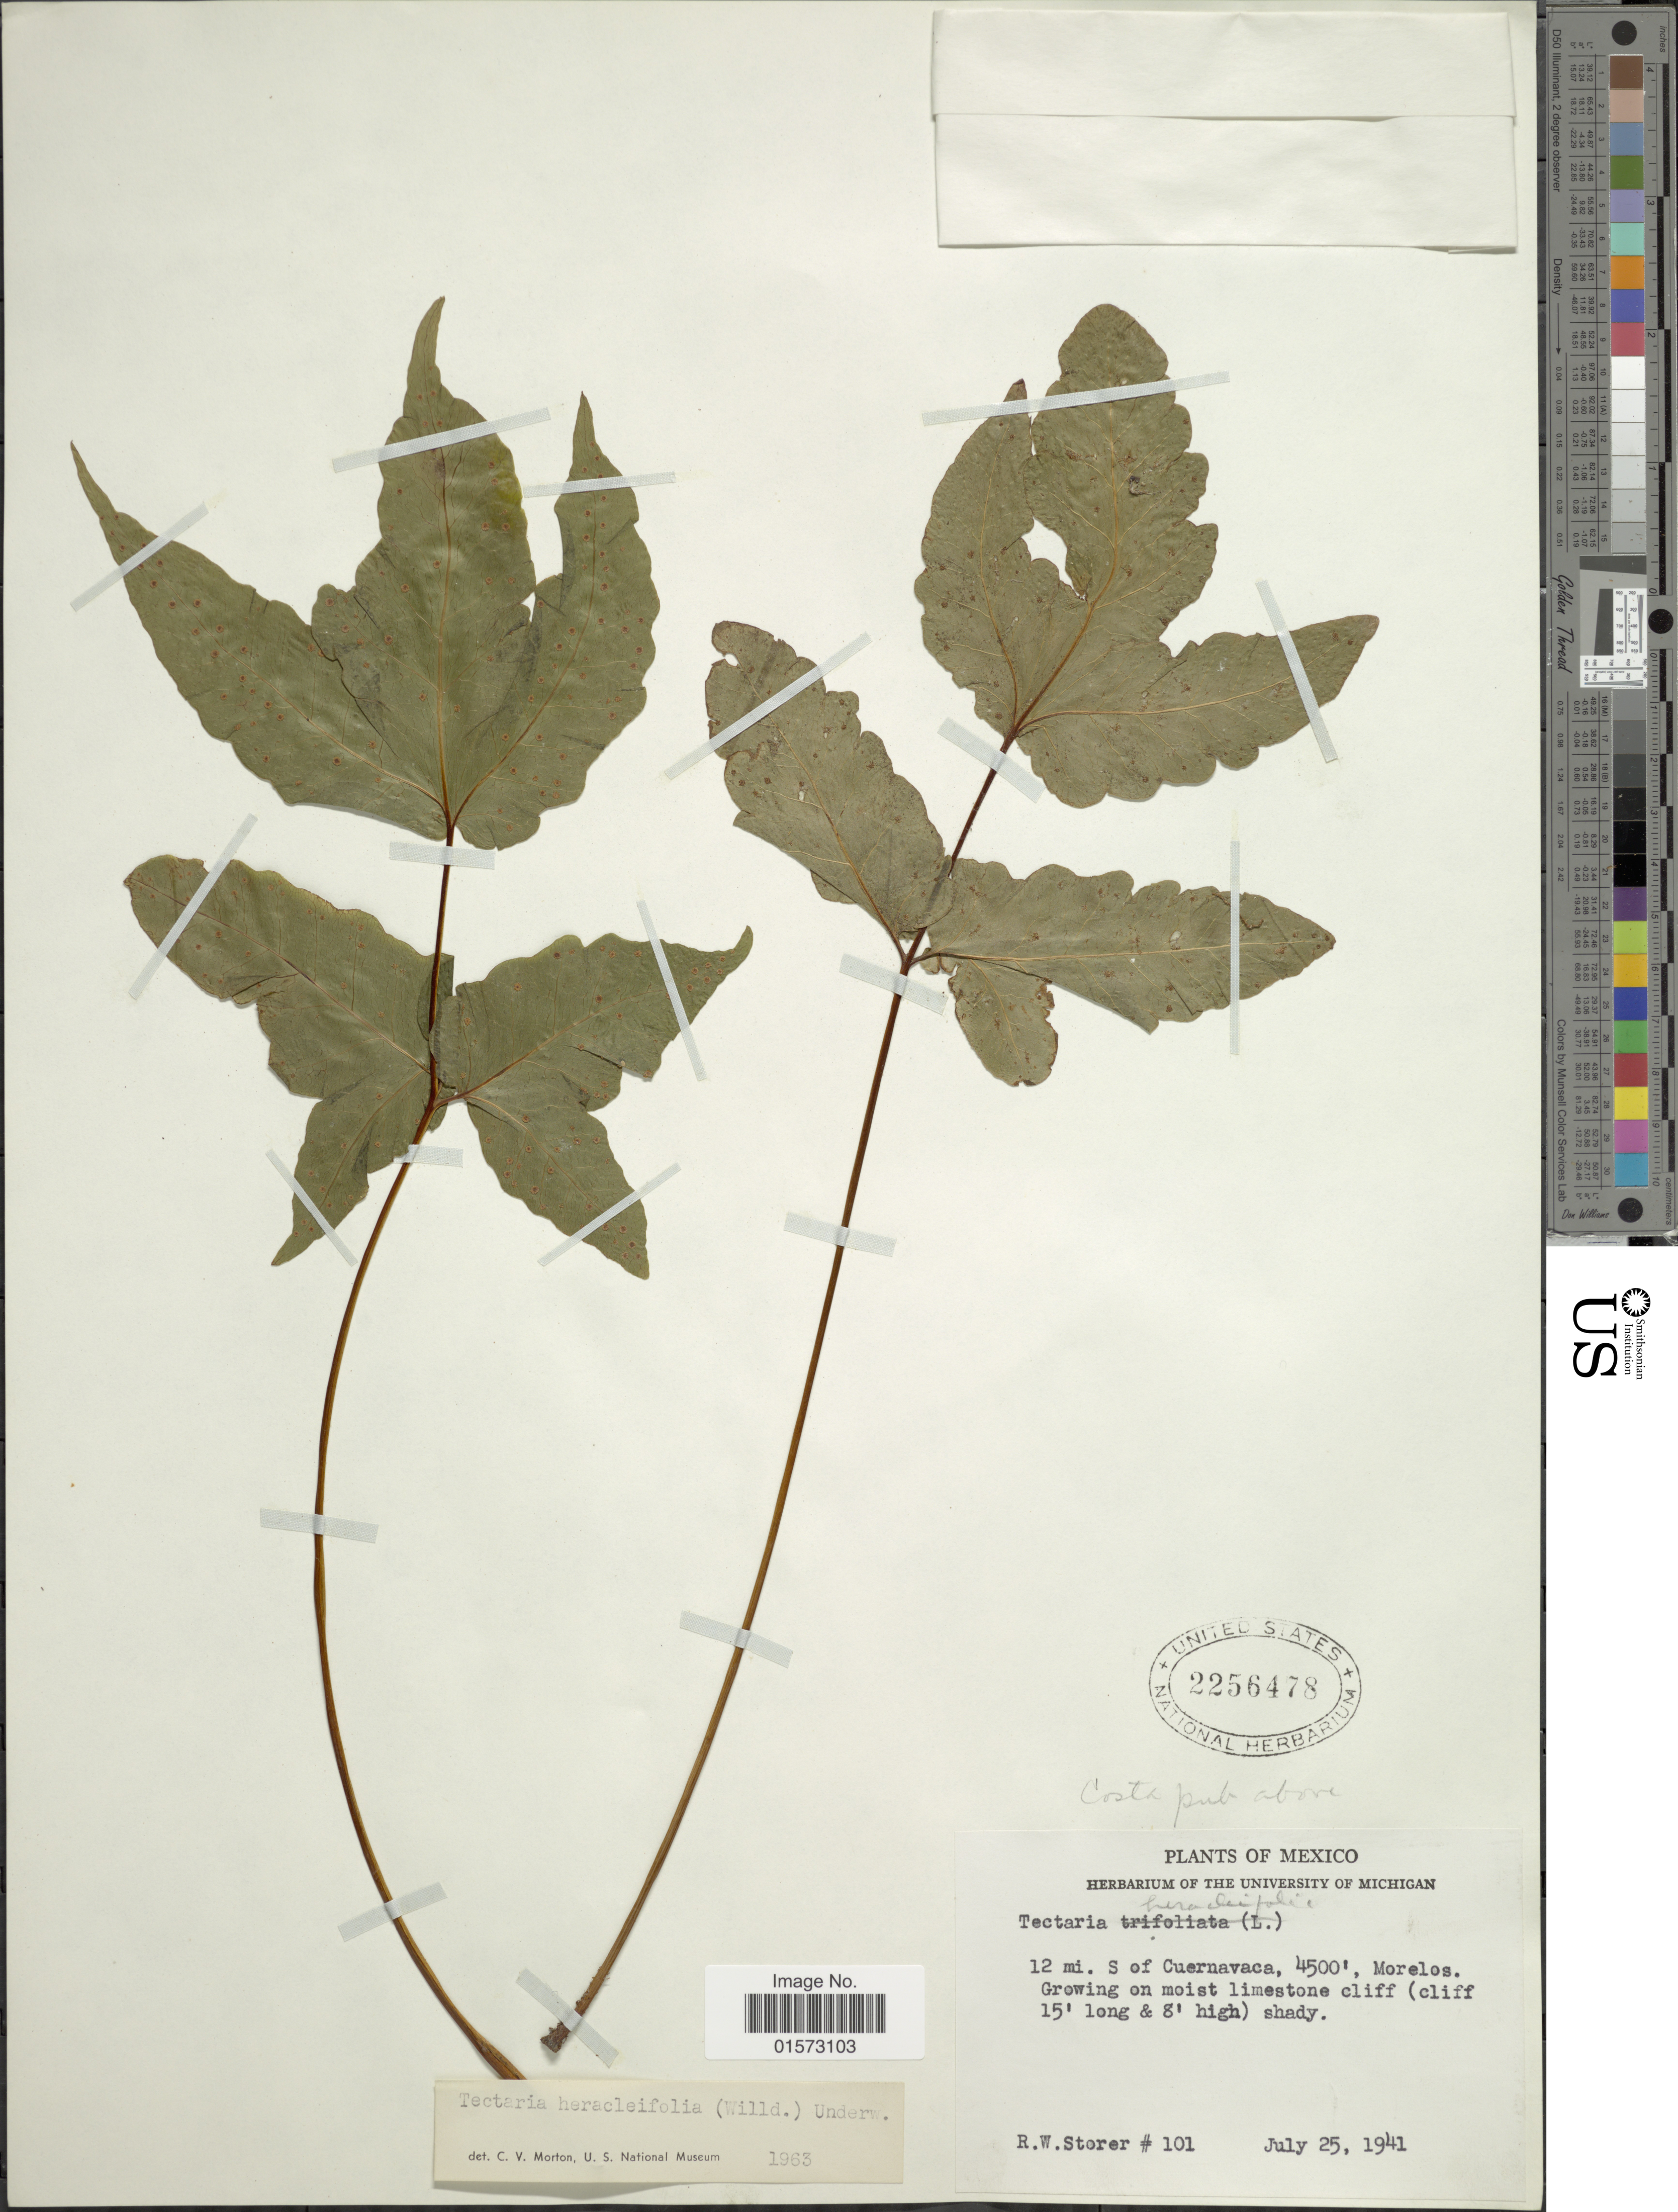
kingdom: Plantae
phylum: Tracheophyta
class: Polypodiopsida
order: Polypodiales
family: Tectariaceae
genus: Tectaria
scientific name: Tectaria heracleifolia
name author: (Willd.) Underw.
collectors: R. Storer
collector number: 101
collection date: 1941-07-25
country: Mexico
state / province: Morelos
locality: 12 mi. S of Cuernavaca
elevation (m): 1372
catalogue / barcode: US 2256478